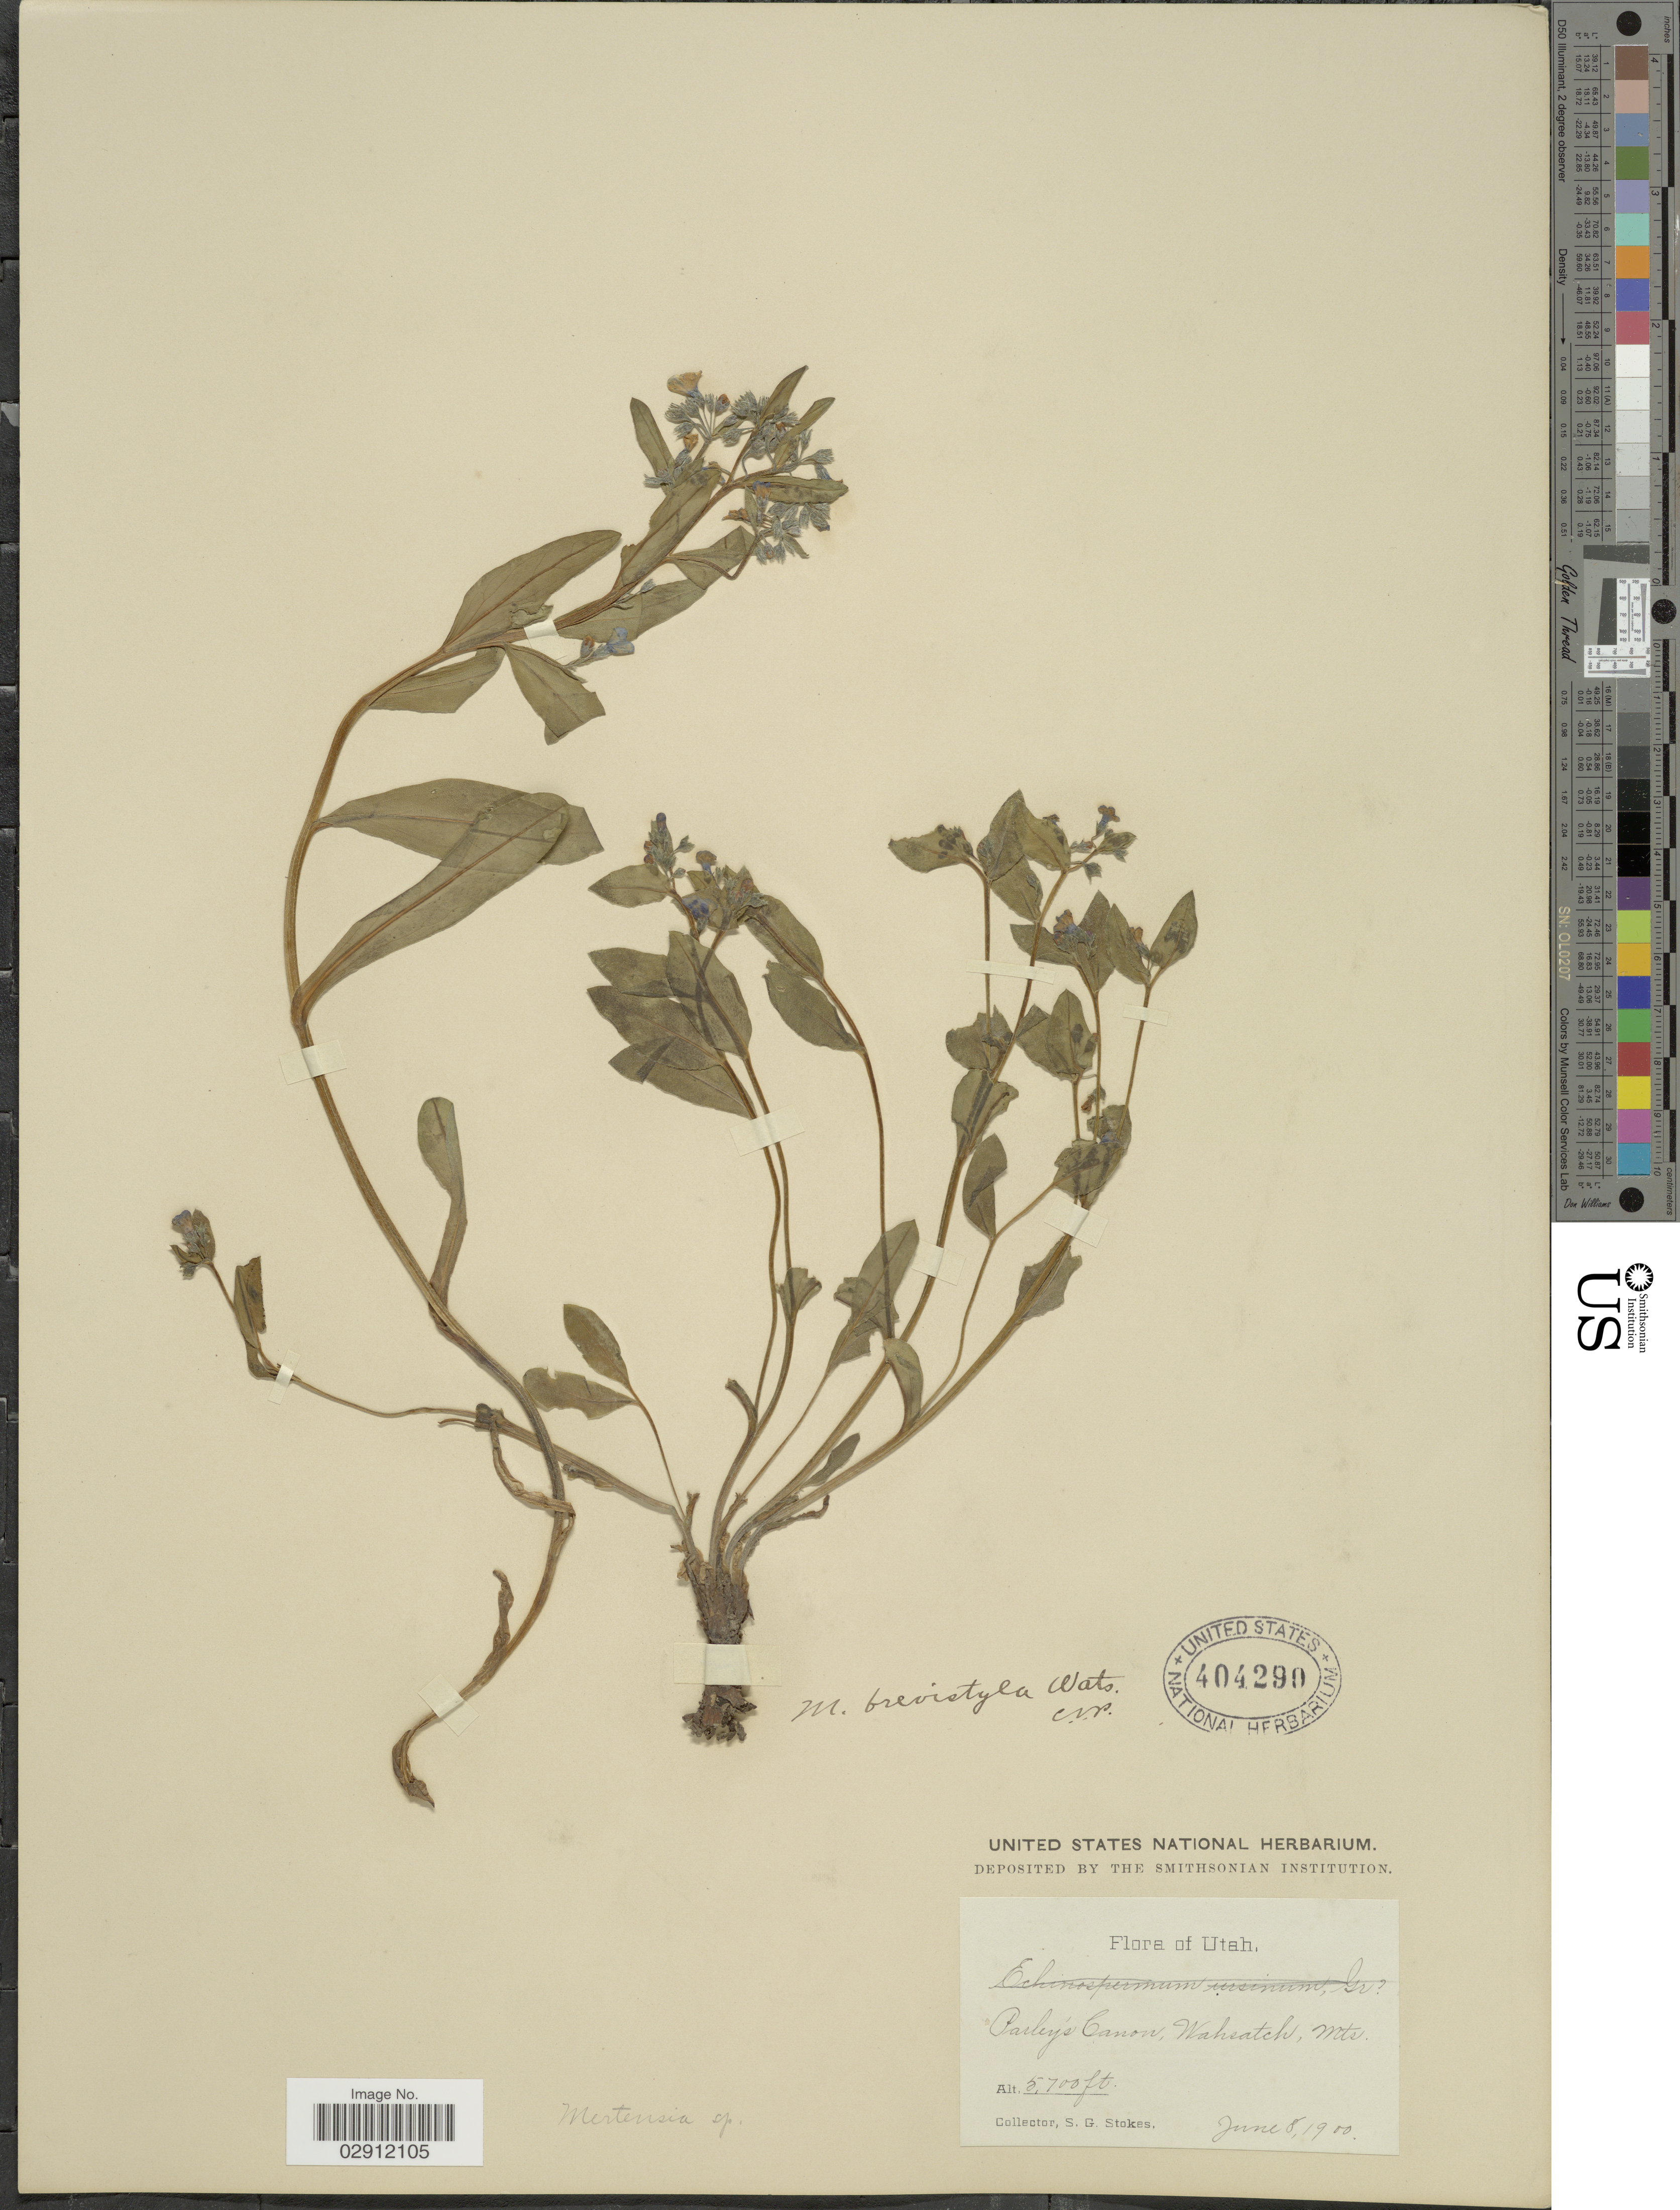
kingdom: Plantae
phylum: Tracheophyta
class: Magnoliopsida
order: Boraginales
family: Boraginaceae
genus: Mertensia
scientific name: Mertensia brevistyla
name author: S. Watson in C. King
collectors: S. G. Stokes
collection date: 1900-06-08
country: United States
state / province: Utah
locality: Parley's Canon, Wahsatch, Mts.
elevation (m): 1737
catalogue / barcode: US 404290